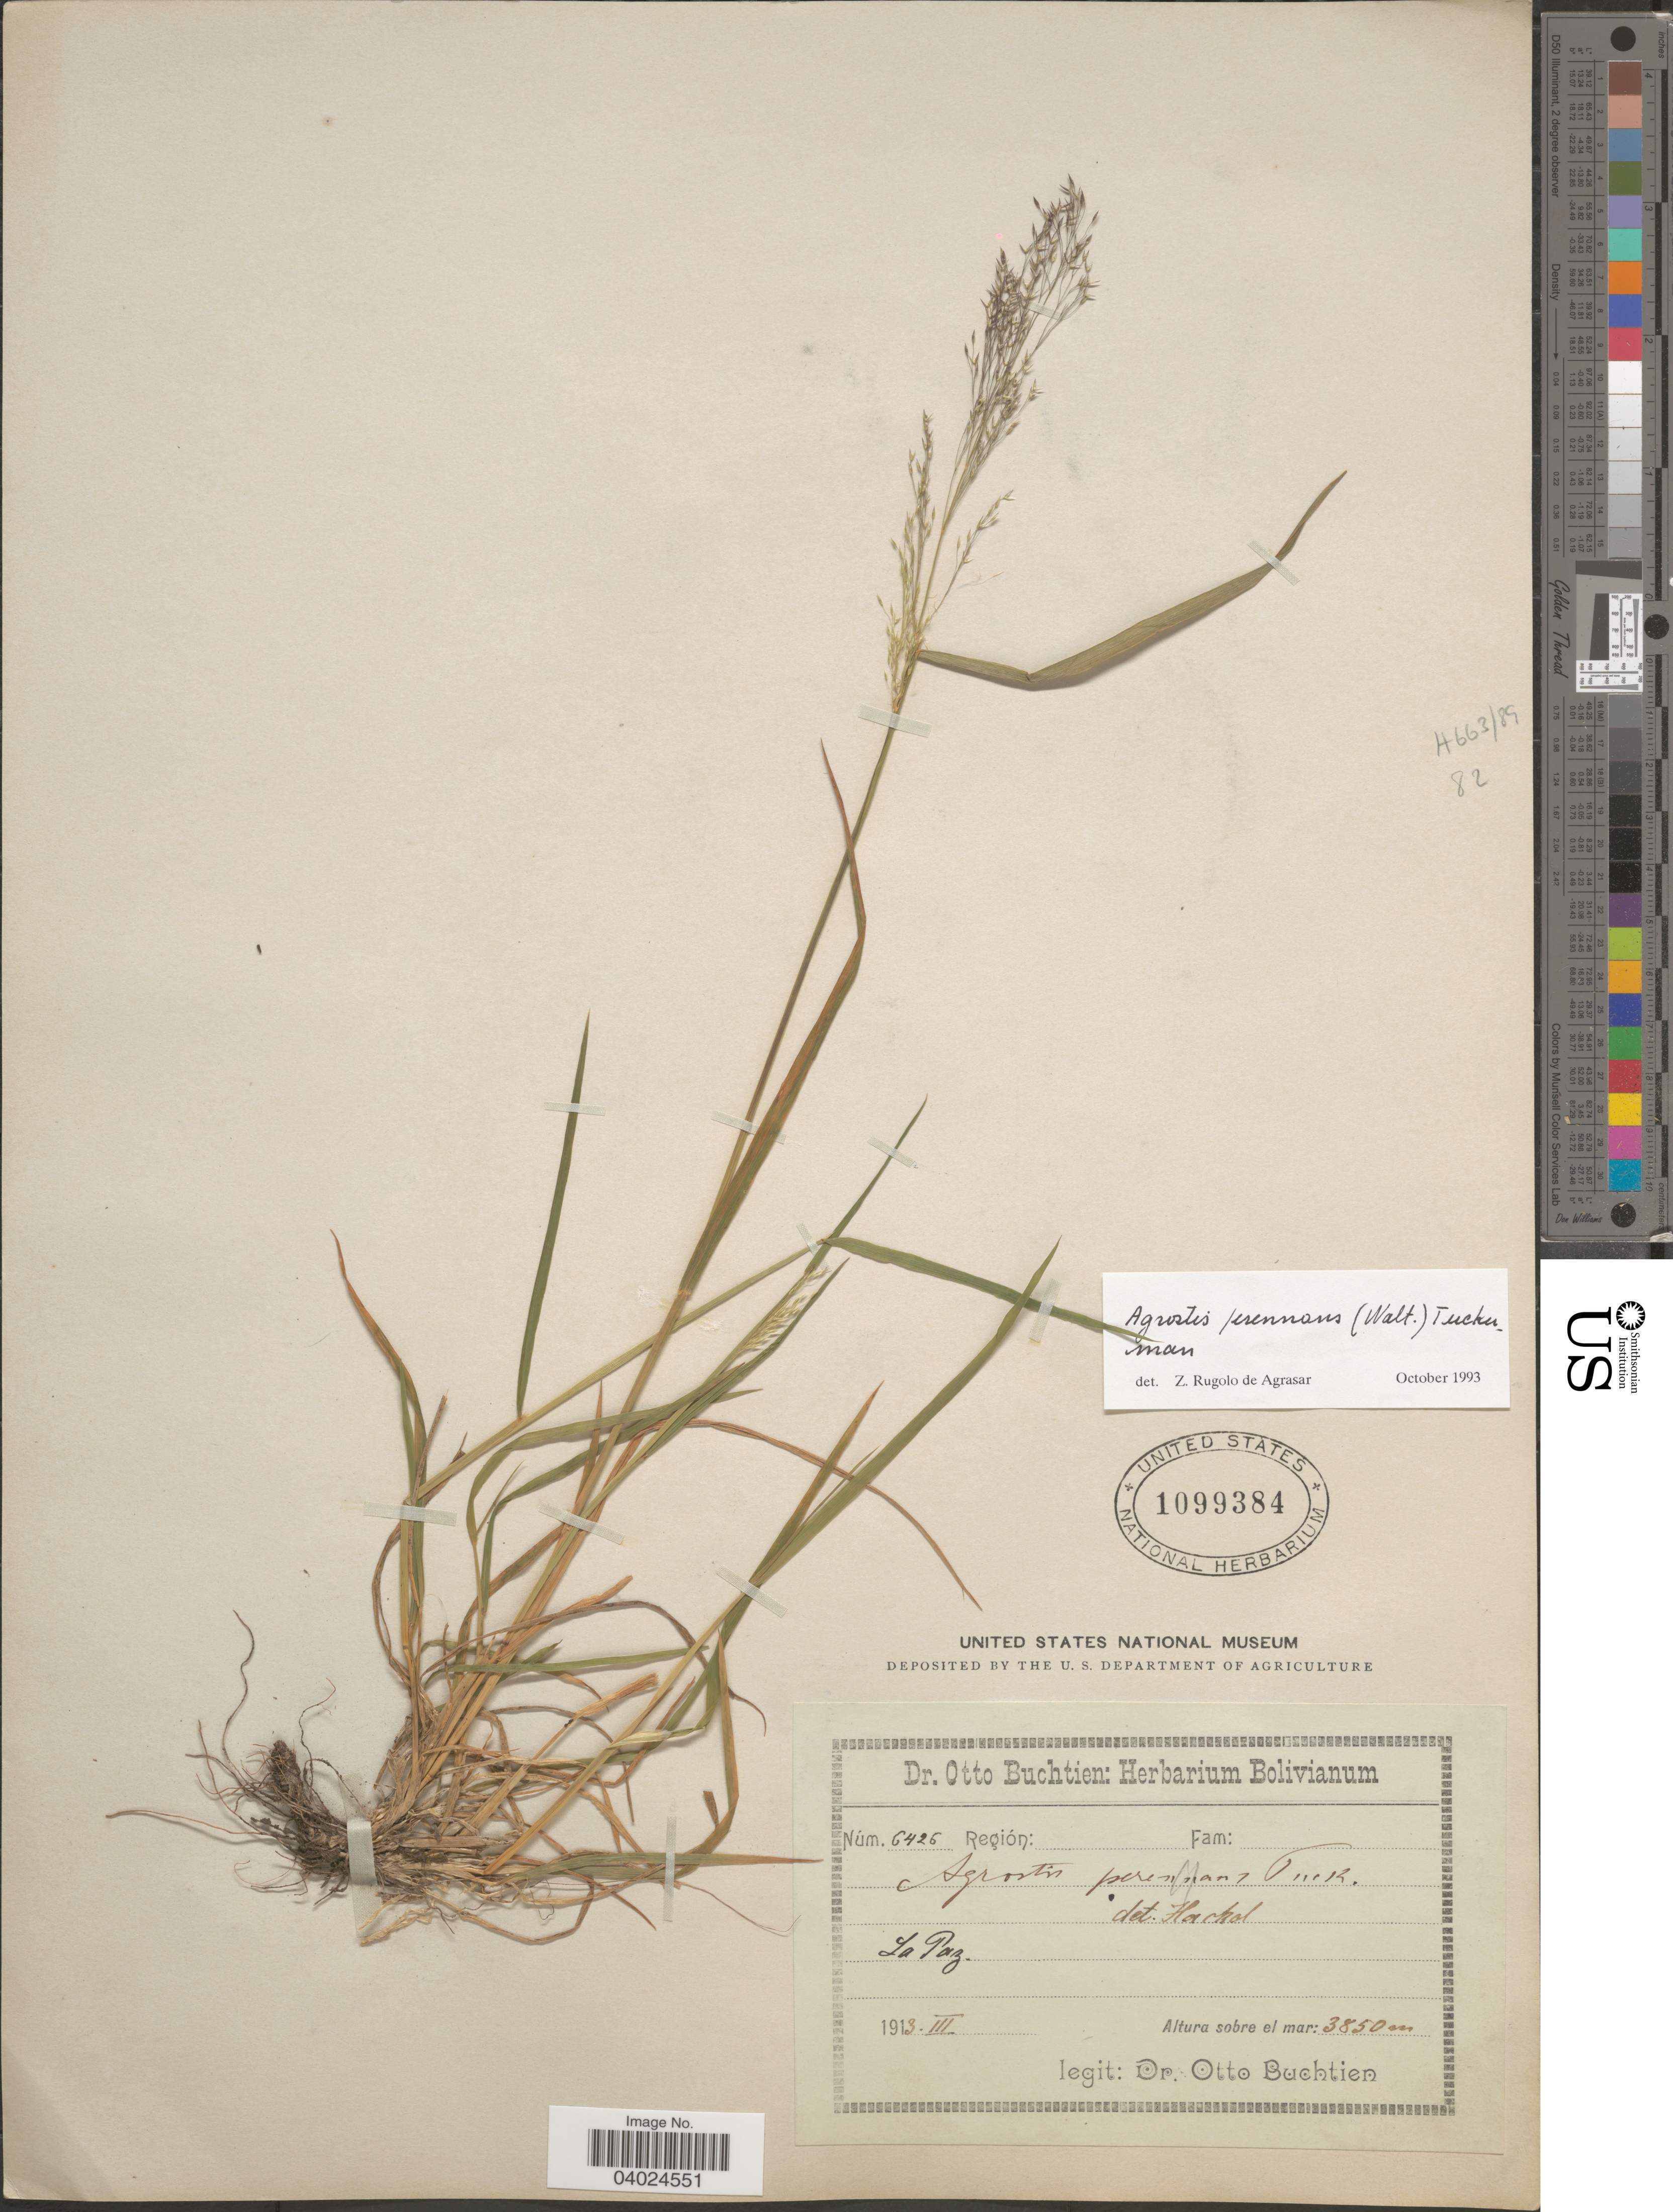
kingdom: Plantae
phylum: Tracheophyta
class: Liliopsida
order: Poales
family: Poaceae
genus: Agrostis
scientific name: Agrostis perennans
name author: (Walter) Tuck.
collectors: O. Buchtien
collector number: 6426*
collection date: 1913-03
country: Bolivia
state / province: La Paz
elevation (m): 3850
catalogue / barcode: US 1099384